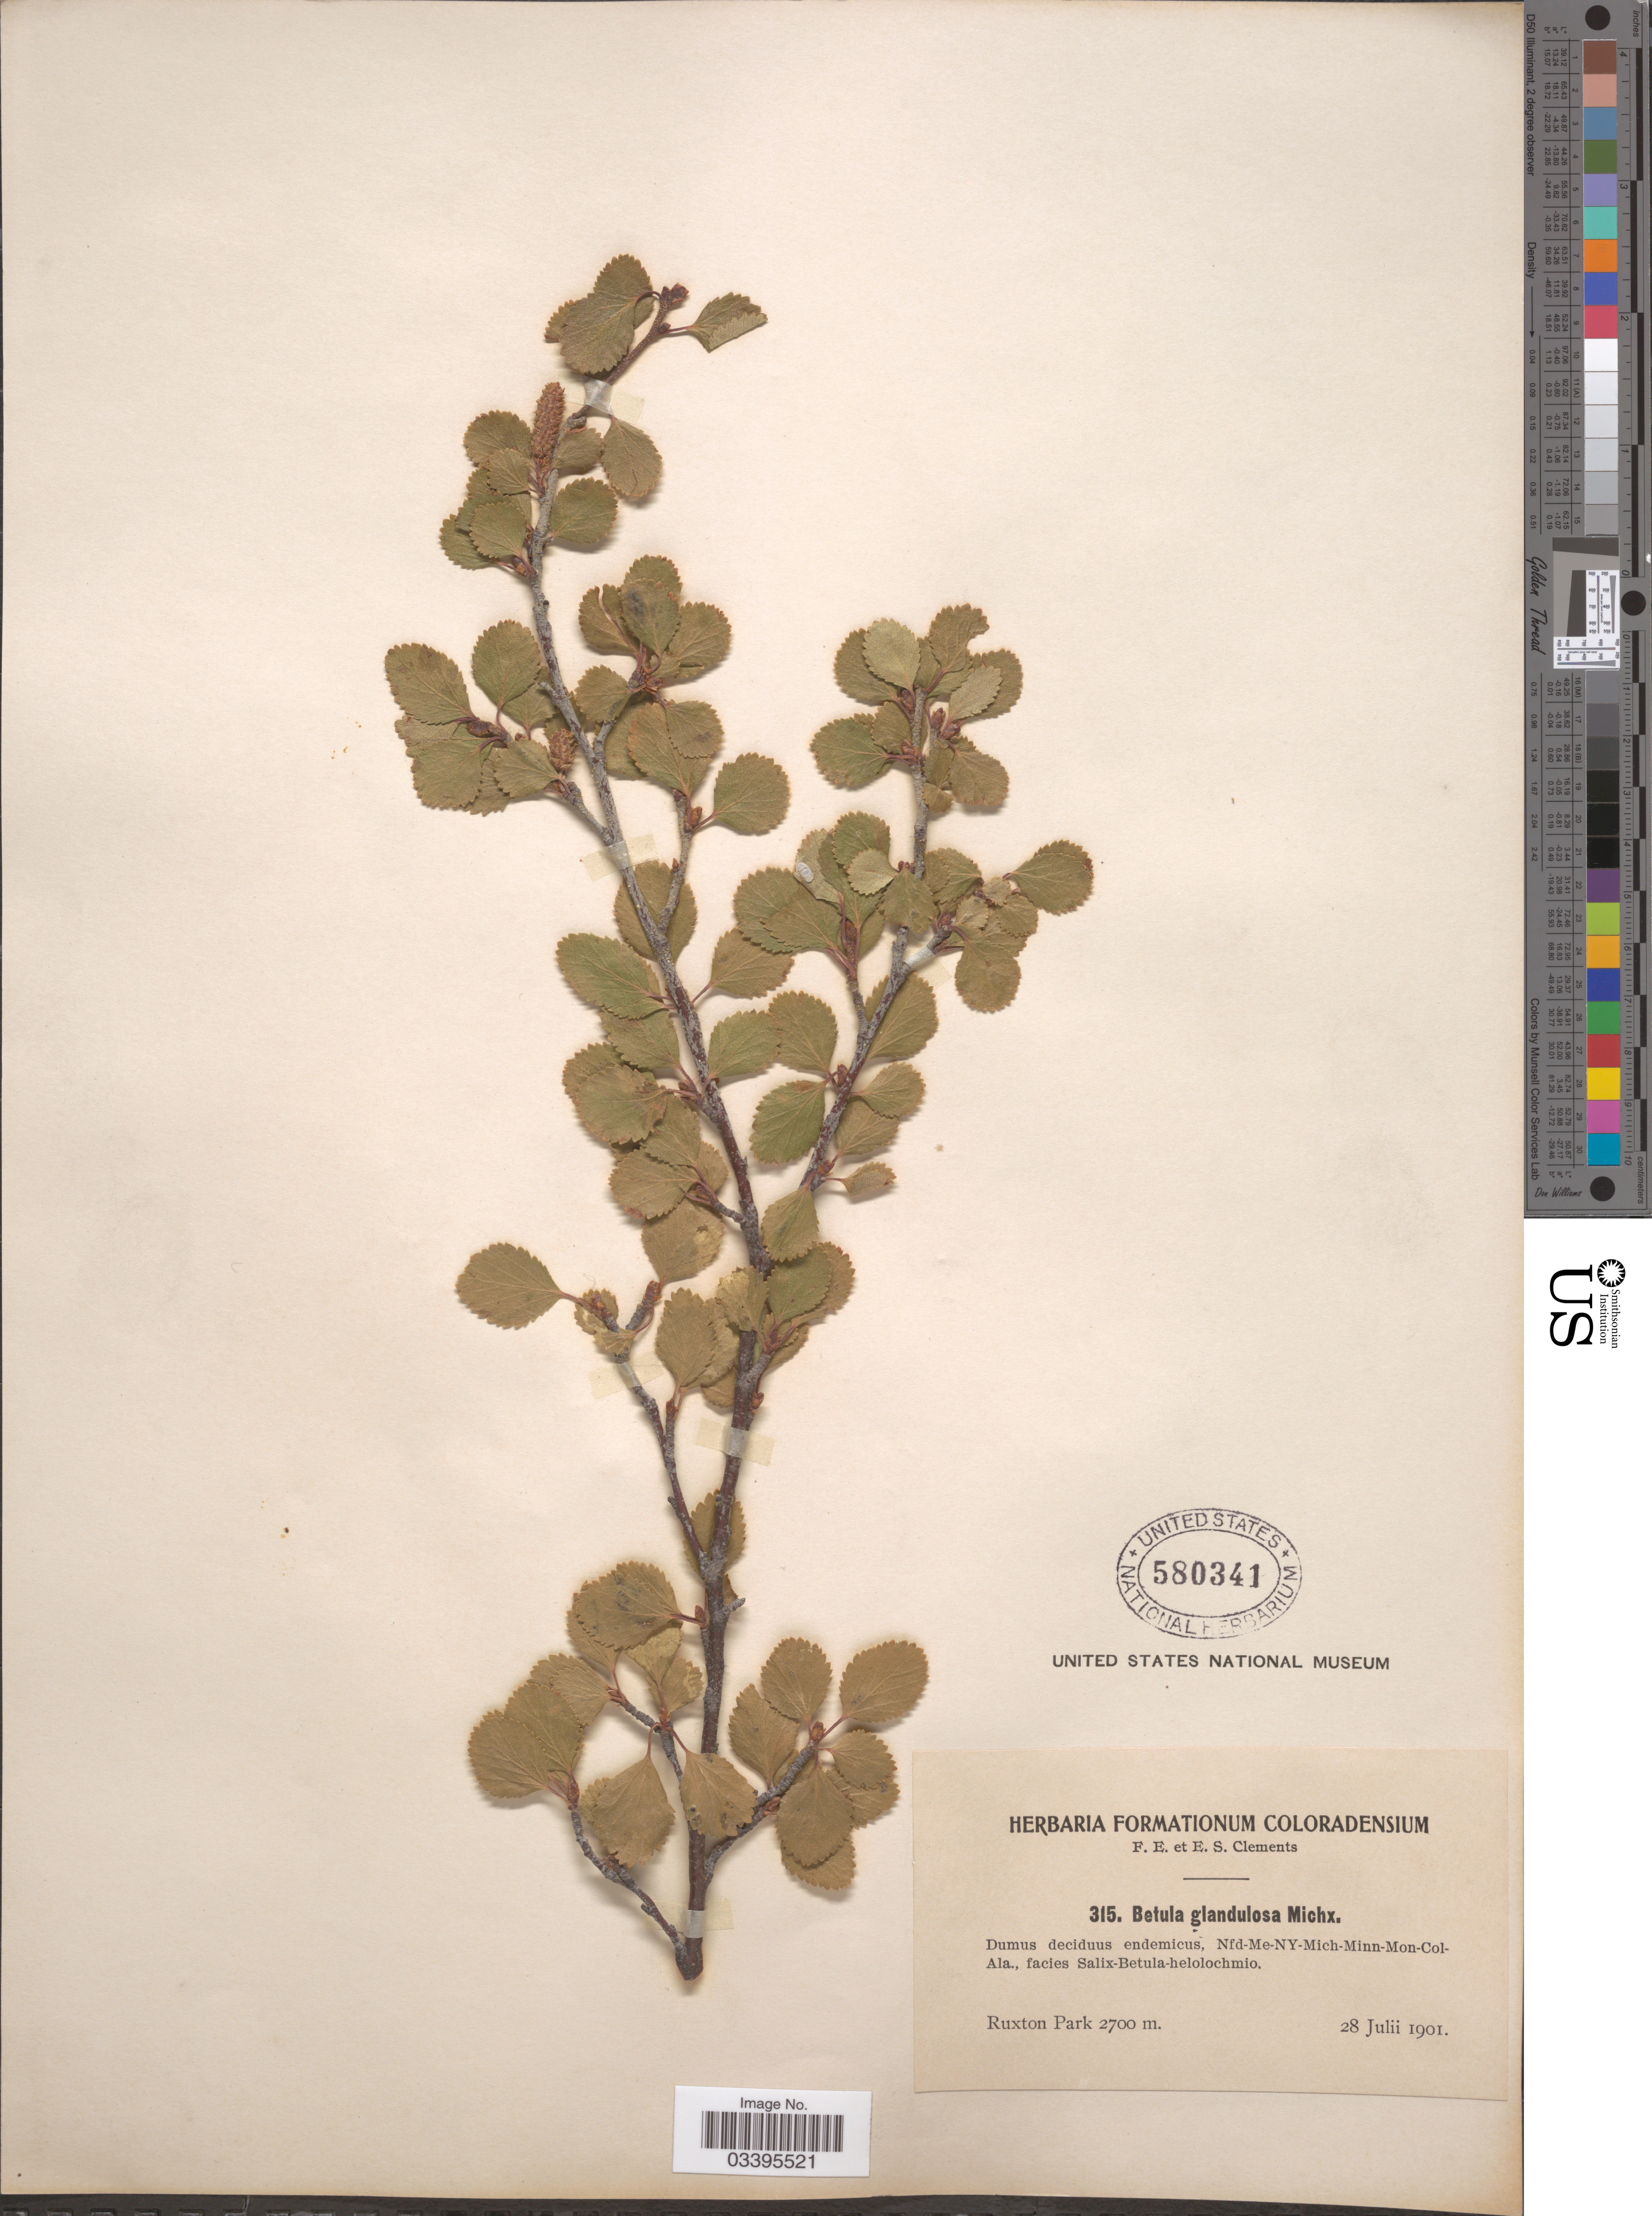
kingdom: Plantae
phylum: Tracheophyta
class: Magnoliopsida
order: Fagales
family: Betulaceae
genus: Betula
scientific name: Betula glandulosa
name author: Michx.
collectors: F. E. Clements & E. S. Clements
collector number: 315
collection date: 1901-07-28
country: United States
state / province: Colorado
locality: Ruxton Park.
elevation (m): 2700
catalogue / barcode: US 580341